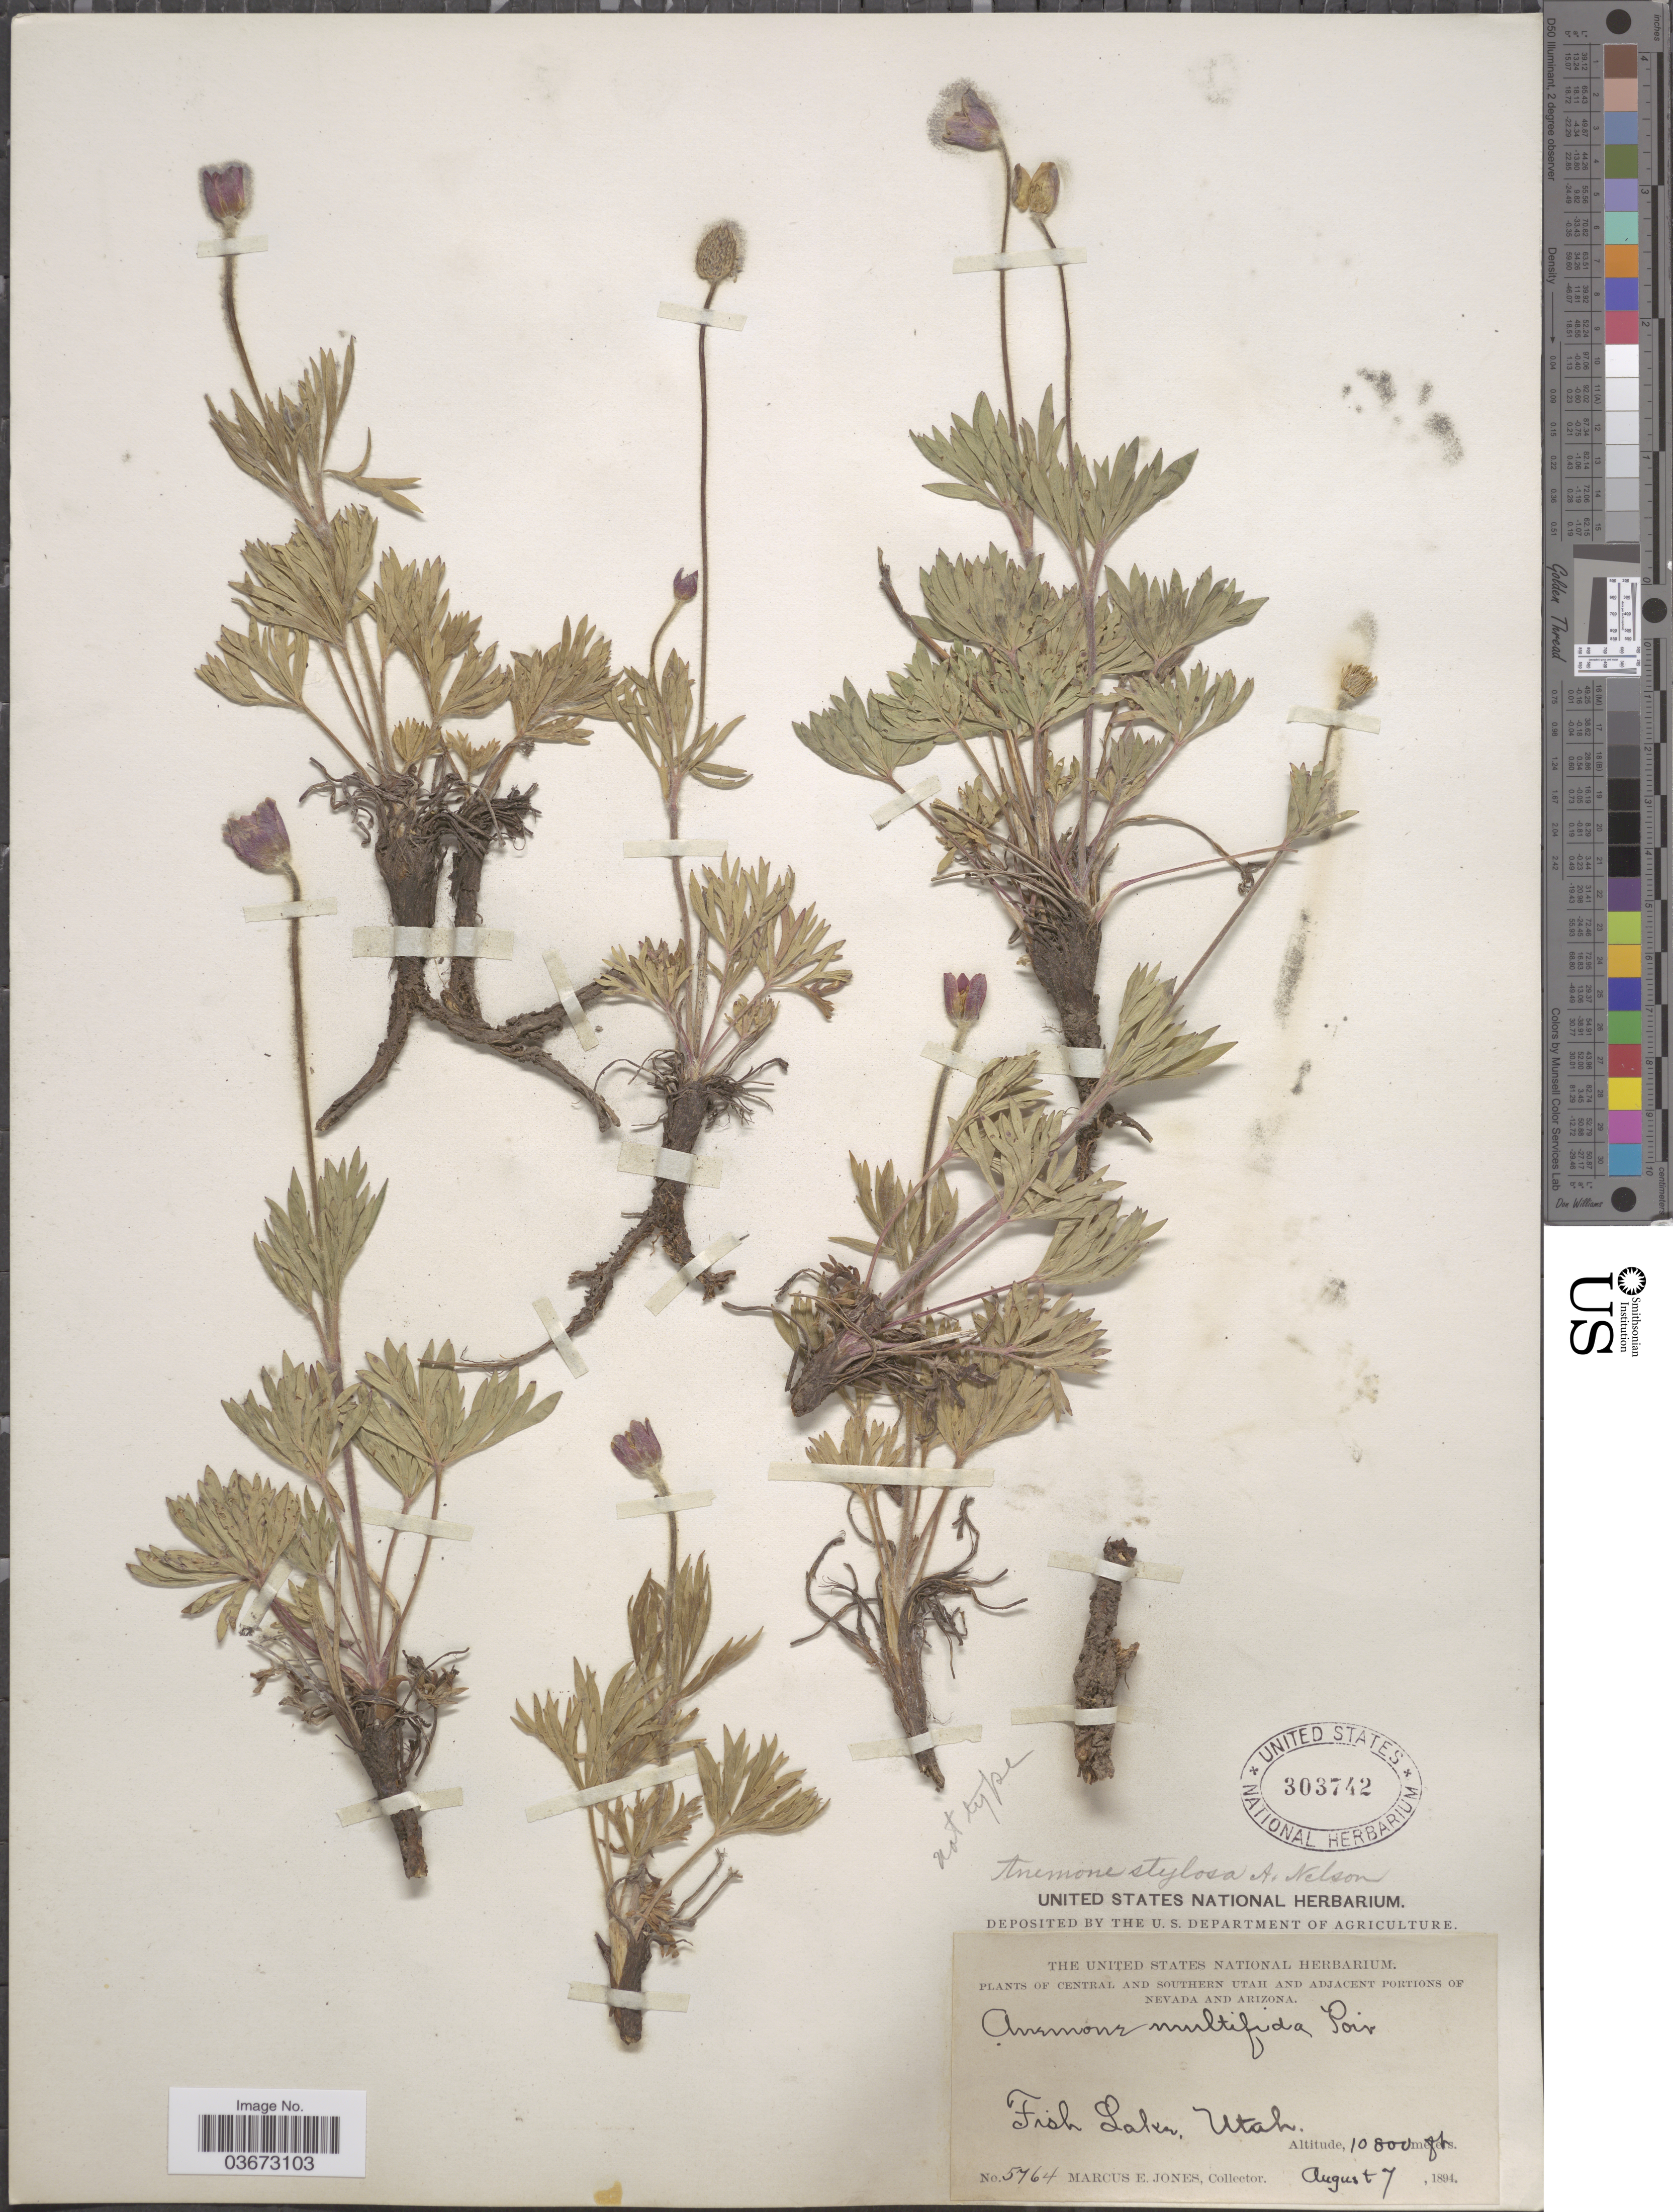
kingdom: Plantae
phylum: Tracheophyta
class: Magnoliopsida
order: Ranunculales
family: Ranunculaceae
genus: Anemone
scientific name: Anemone stylosa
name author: A. Nelson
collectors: M. E. Jones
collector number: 5764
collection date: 1894-08-07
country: United States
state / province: Utah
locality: Central and Southern Utah. Fish Lake.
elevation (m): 3292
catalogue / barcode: US 303742